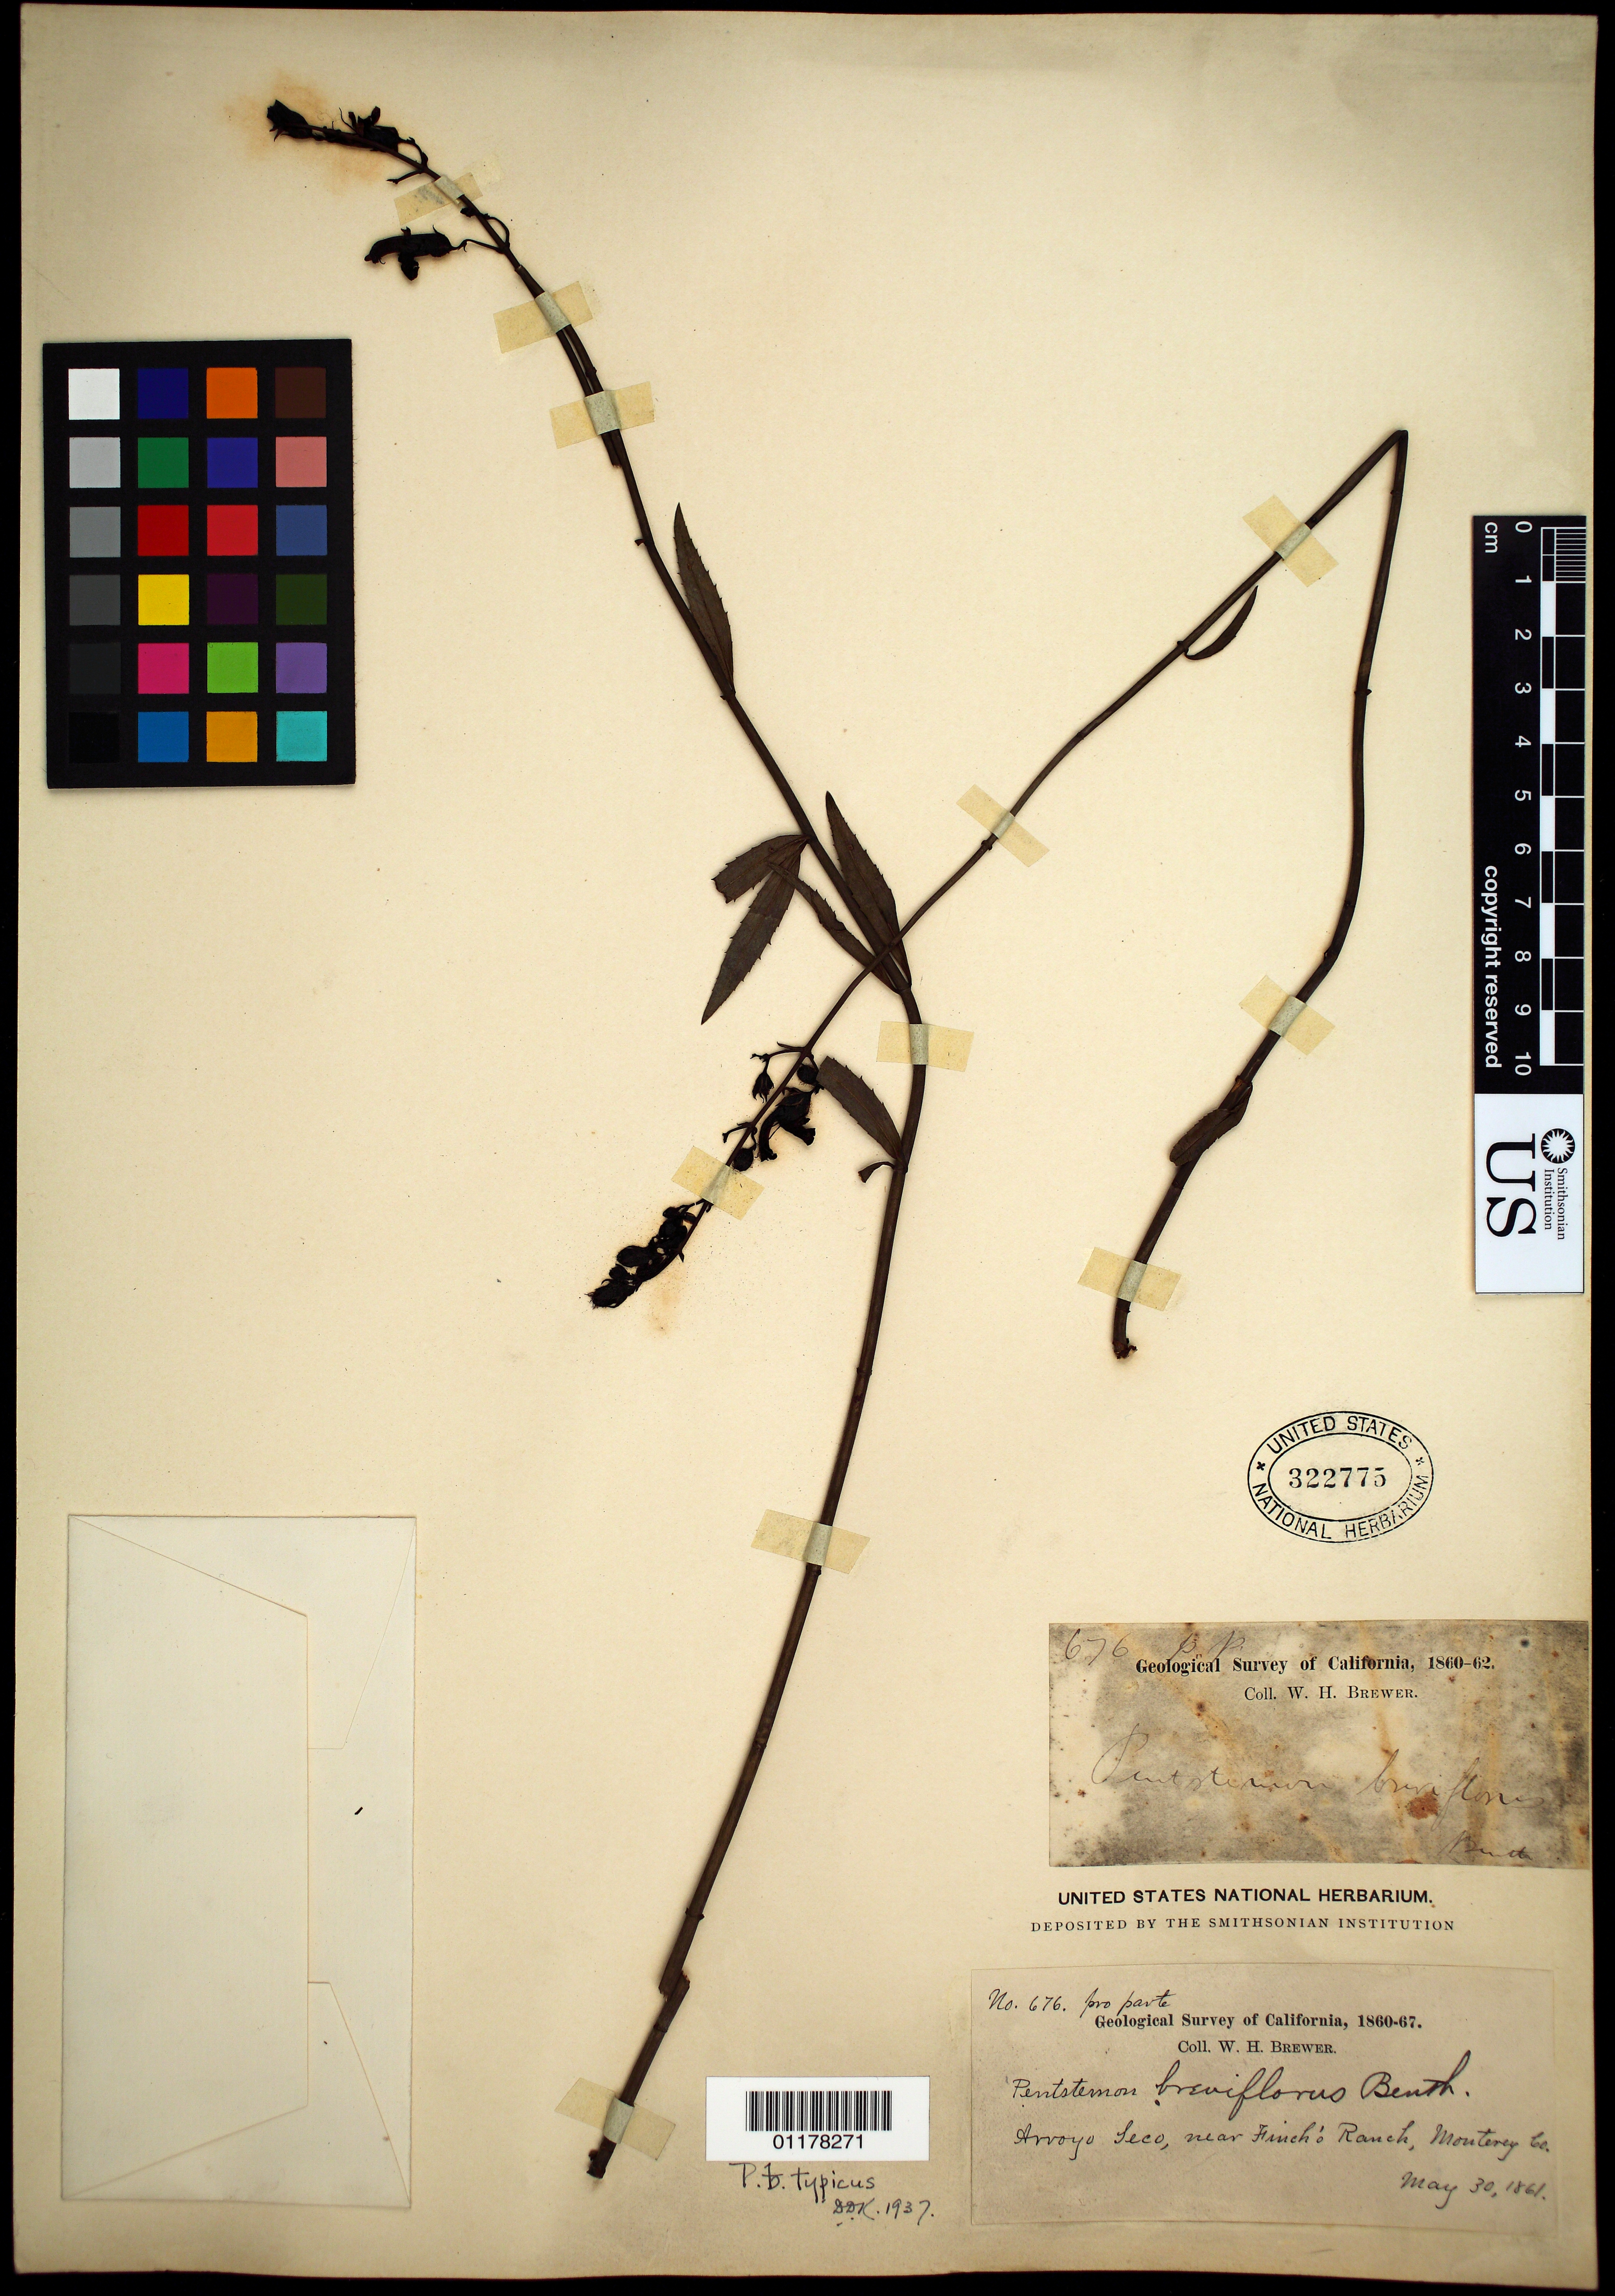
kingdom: Plantae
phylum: Tracheophyta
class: Magnoliopsida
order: Lamiales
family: Plantaginaceae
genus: Penstemon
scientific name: Penstemon breviflorus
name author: Lindl.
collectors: W. H. Brewer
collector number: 676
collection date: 1861-05-30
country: United States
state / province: California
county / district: Monterey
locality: Arroyo Seco, near [Finch'o] Ranch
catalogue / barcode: US 322775